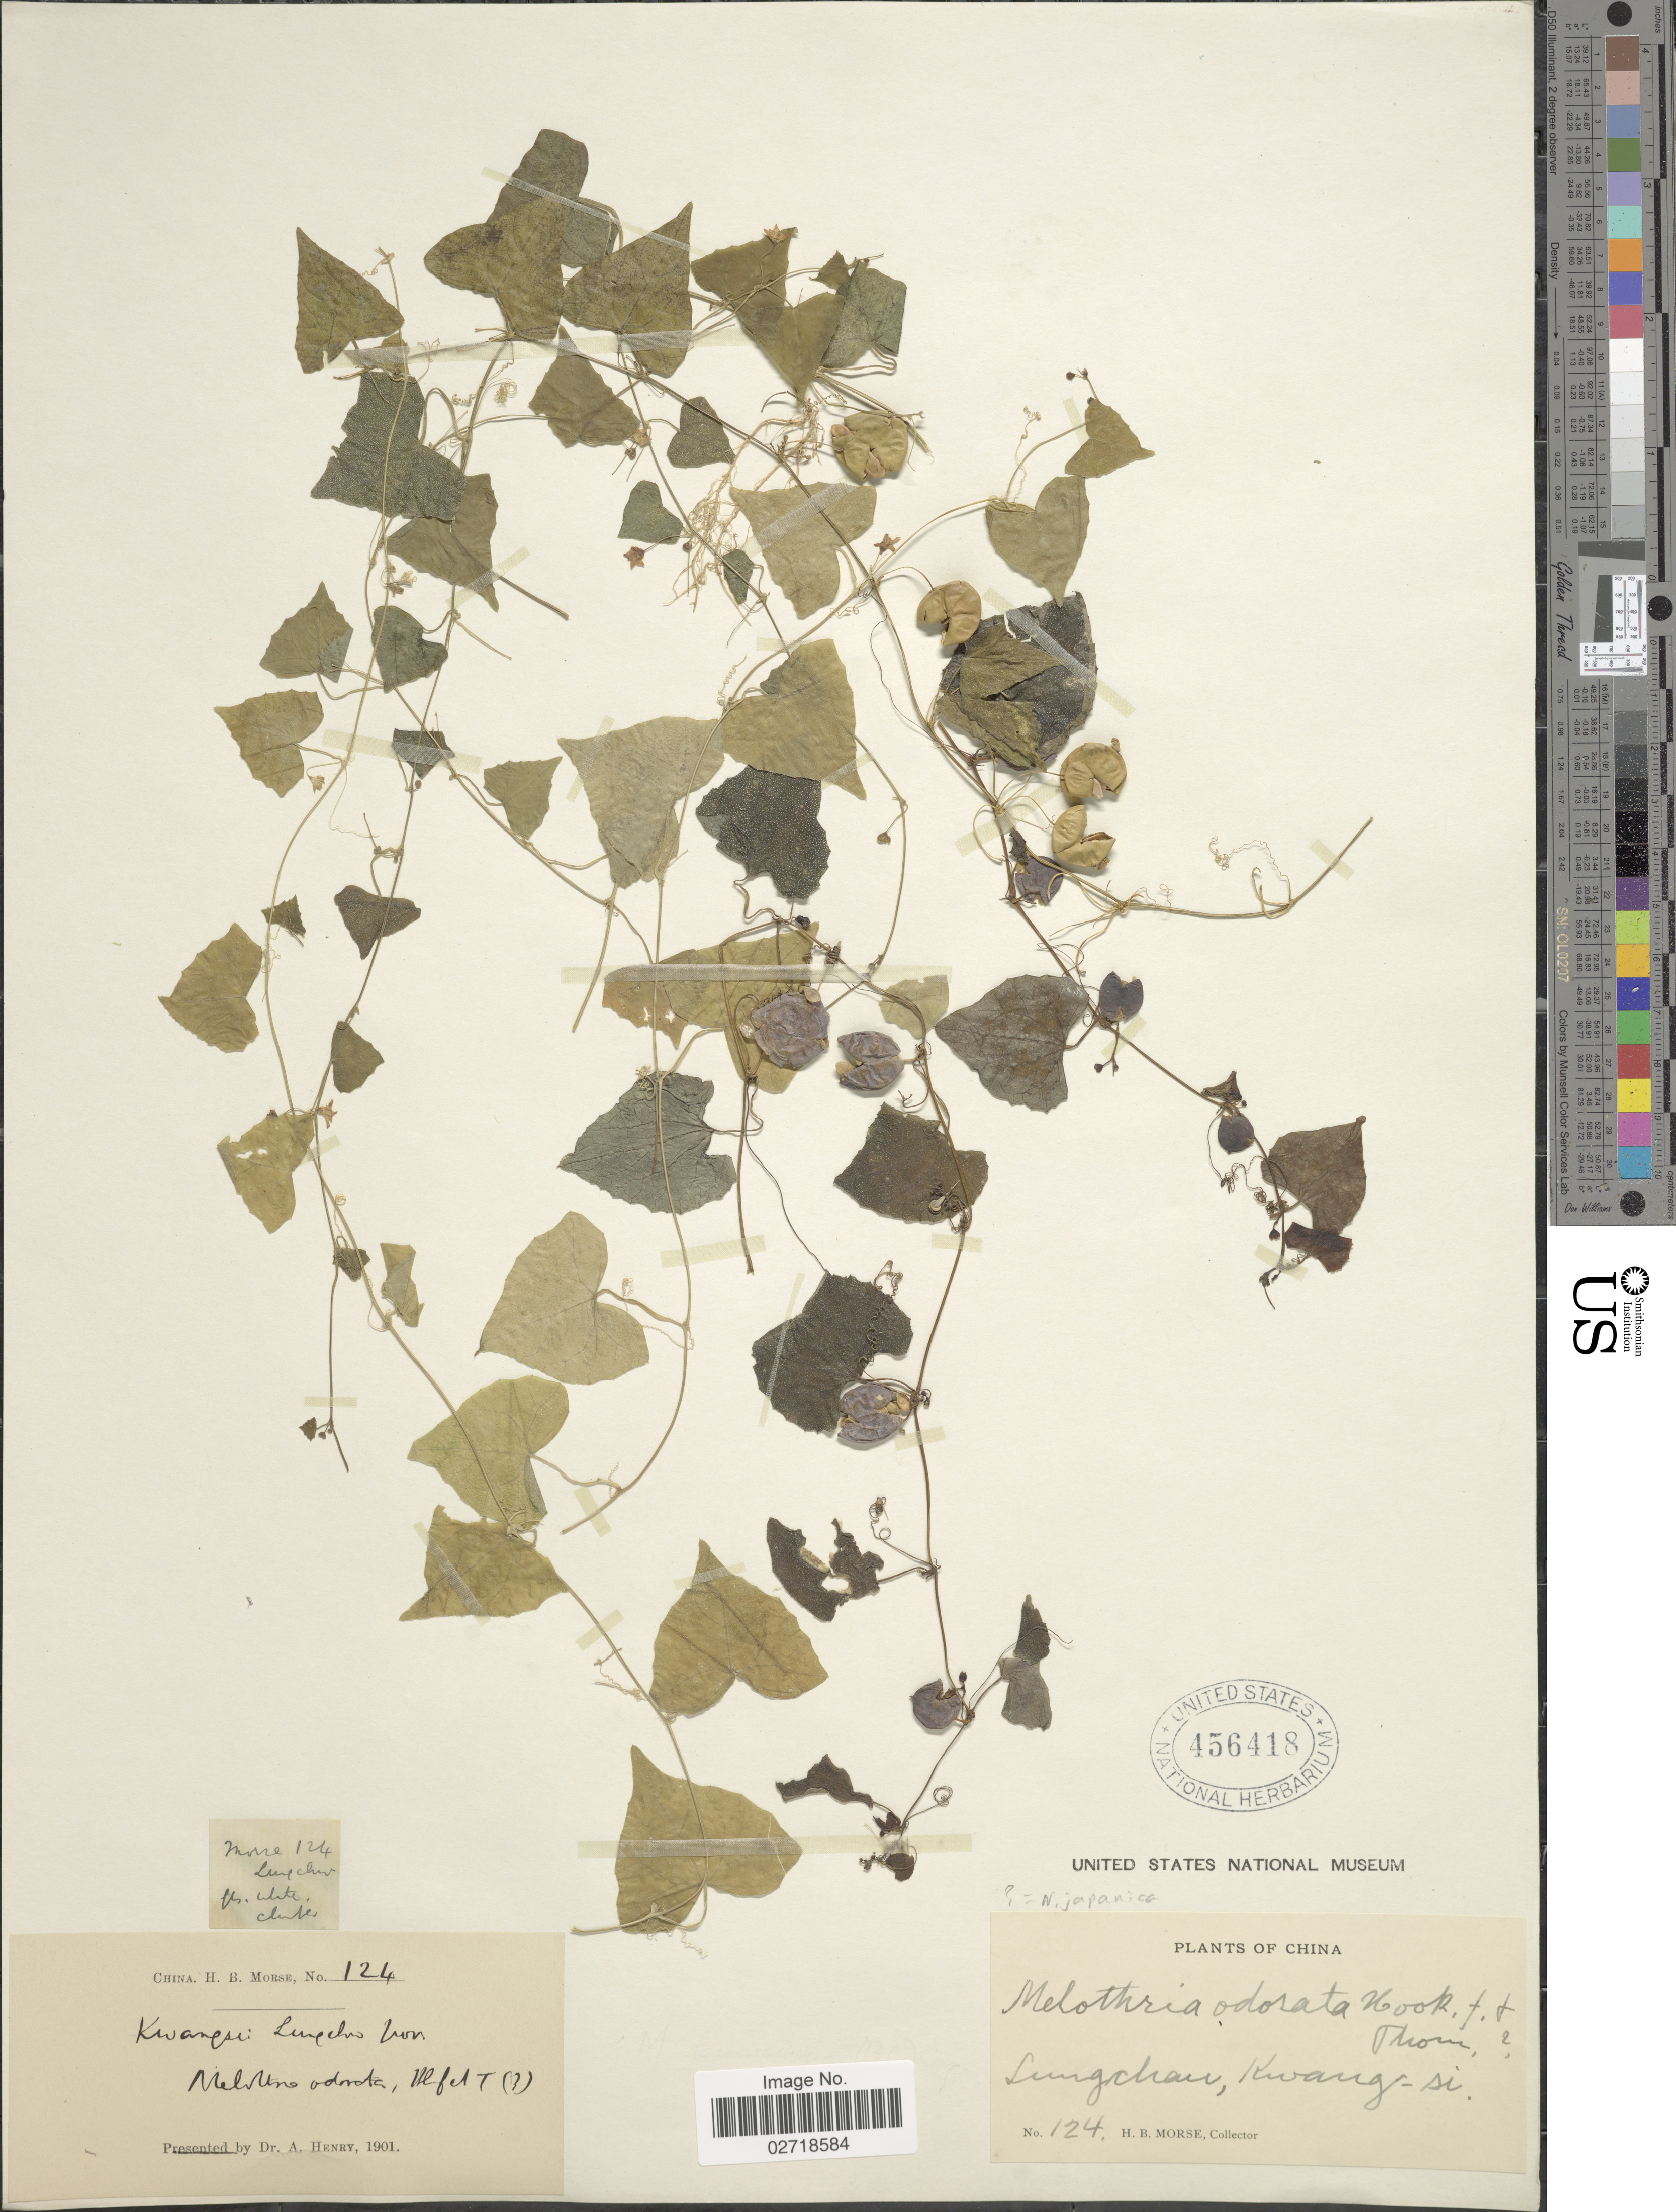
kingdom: Plantae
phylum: Tracheophyta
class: Magnoliopsida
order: Cucurbitales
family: Cucurbitaceae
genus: Zehneria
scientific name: Zehneria japonica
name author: (Thunb.) H.Y. Liu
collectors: H. Morse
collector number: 124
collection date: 1901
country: China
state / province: Guangxi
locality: Lungchan, Kwang-si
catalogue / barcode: US 456418